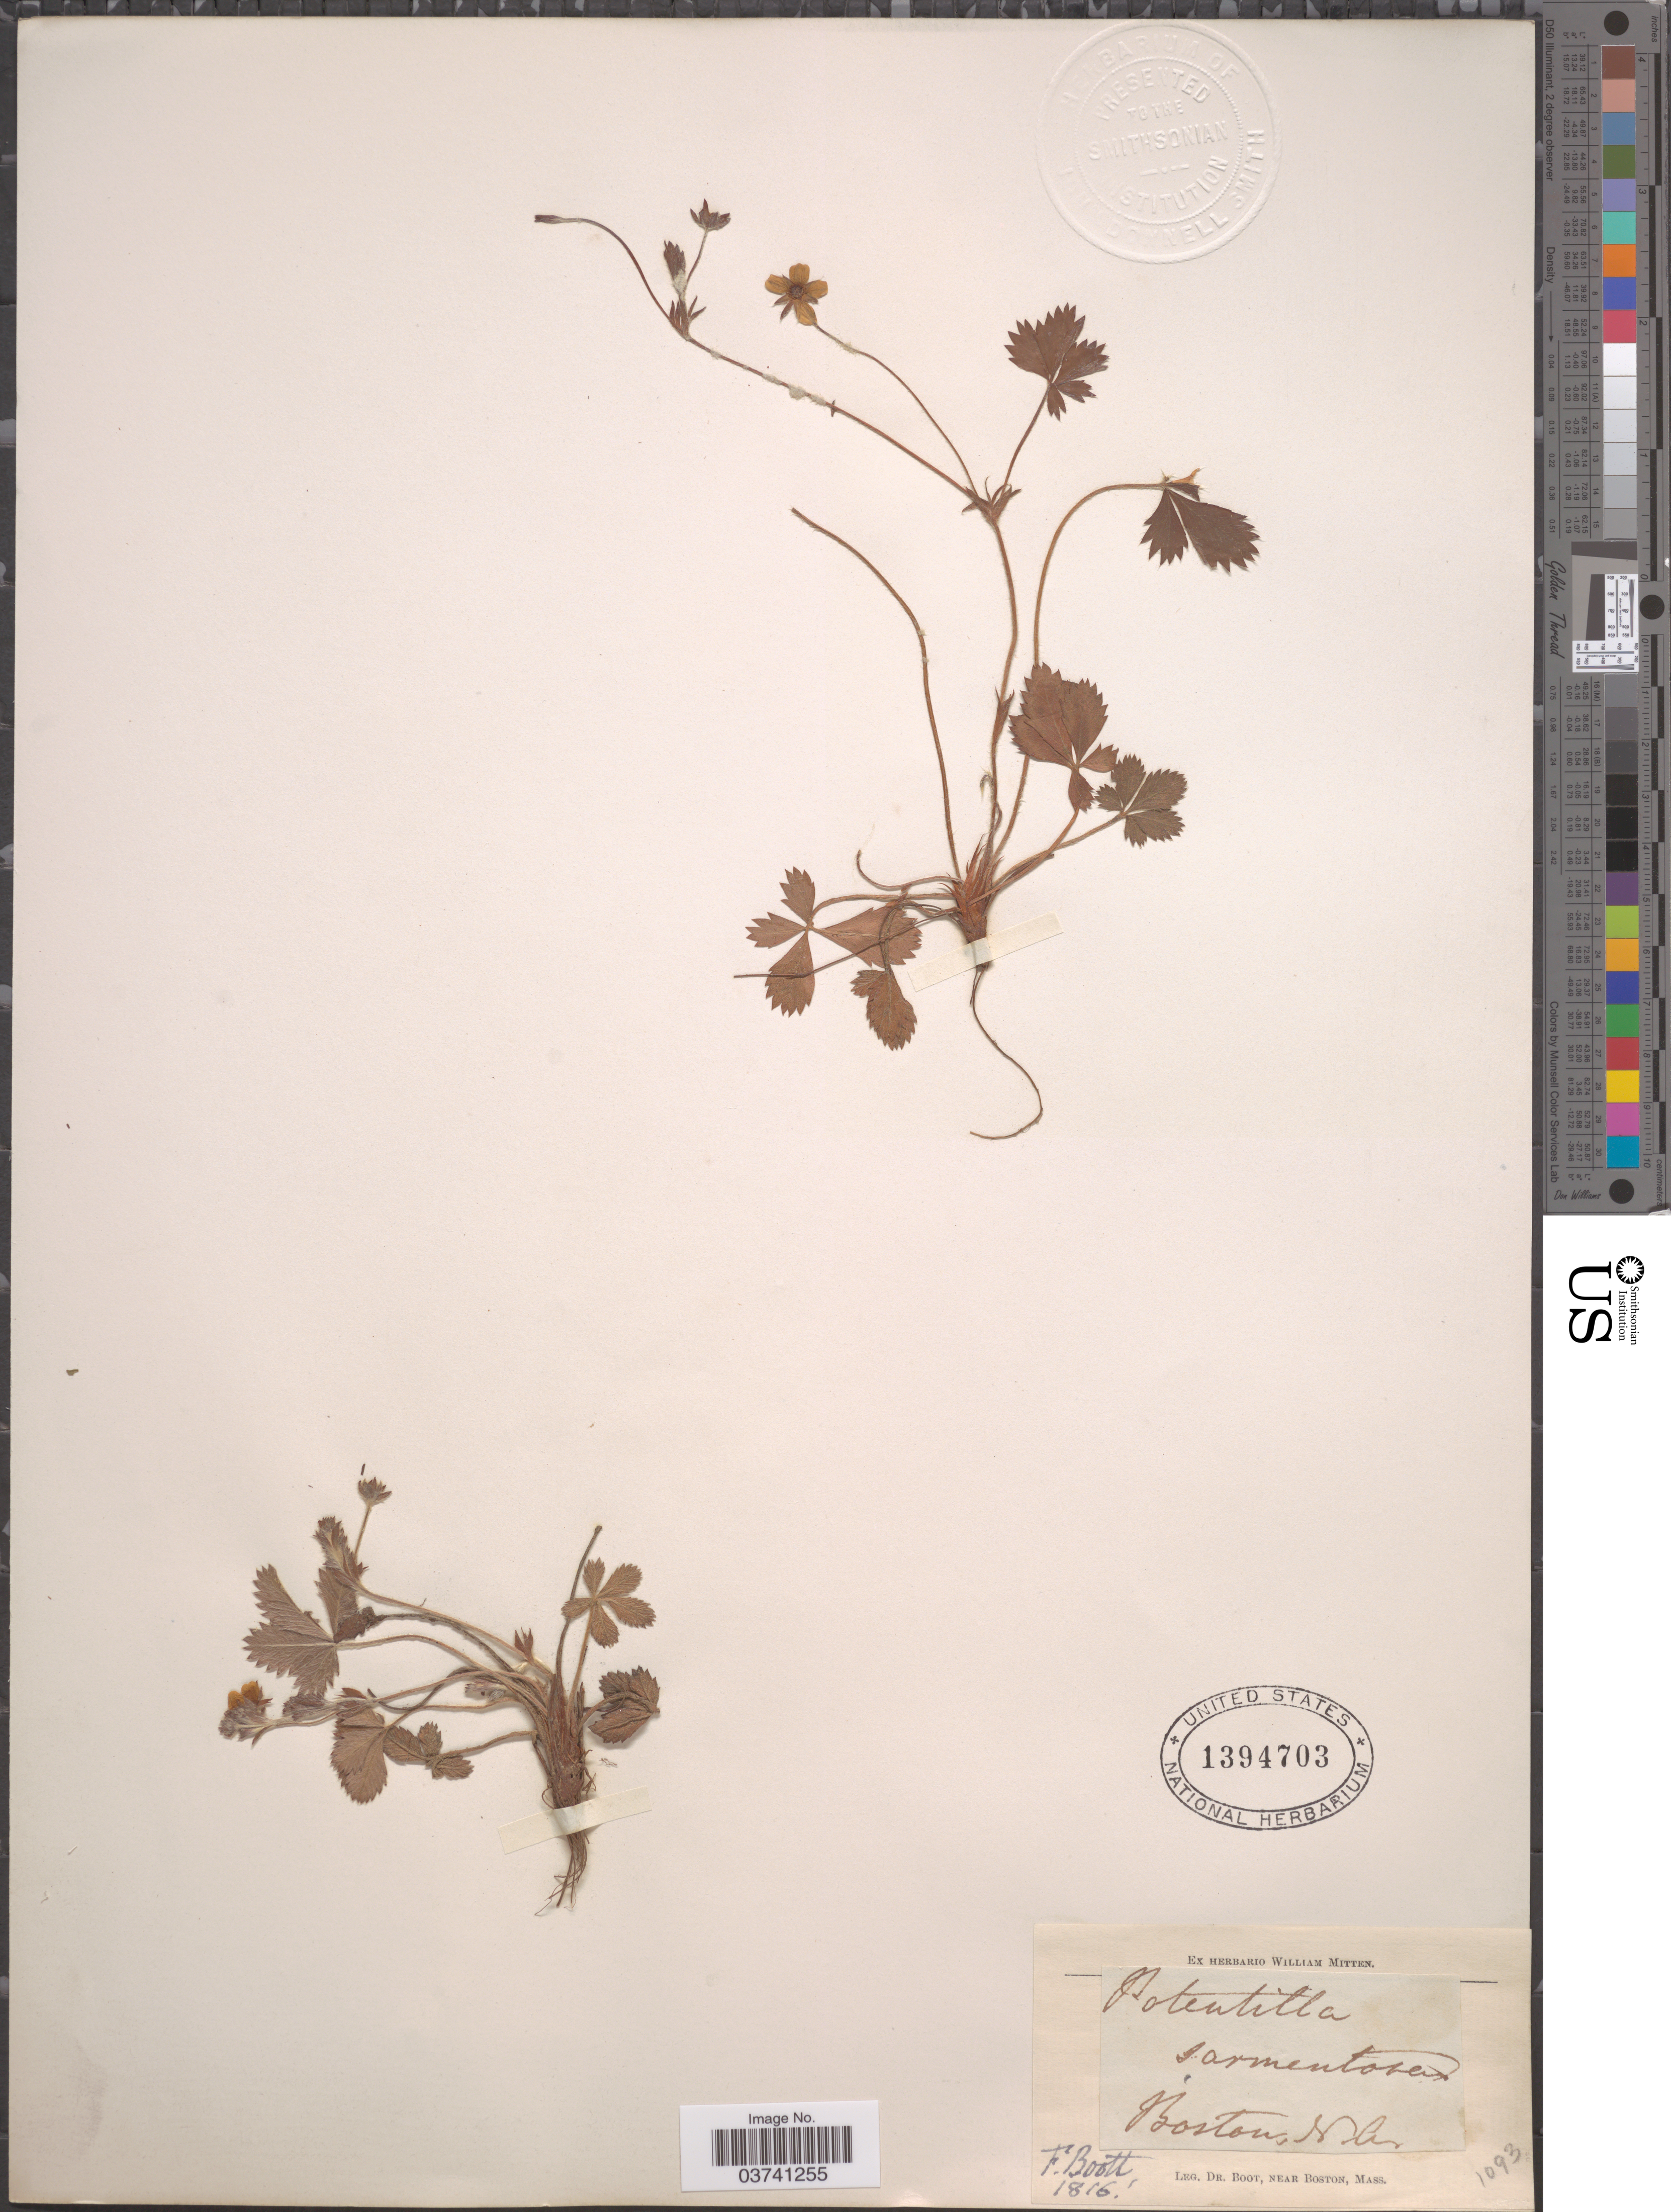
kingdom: Plantae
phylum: Tracheophyta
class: Magnoliopsida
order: Rosales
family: Rosaceae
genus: Potentilla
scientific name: Potentilla sarmentosa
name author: Willd.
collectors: Boot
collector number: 1093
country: United States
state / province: Massachusetts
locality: Near Boston. M.A.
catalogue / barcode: US 1394703